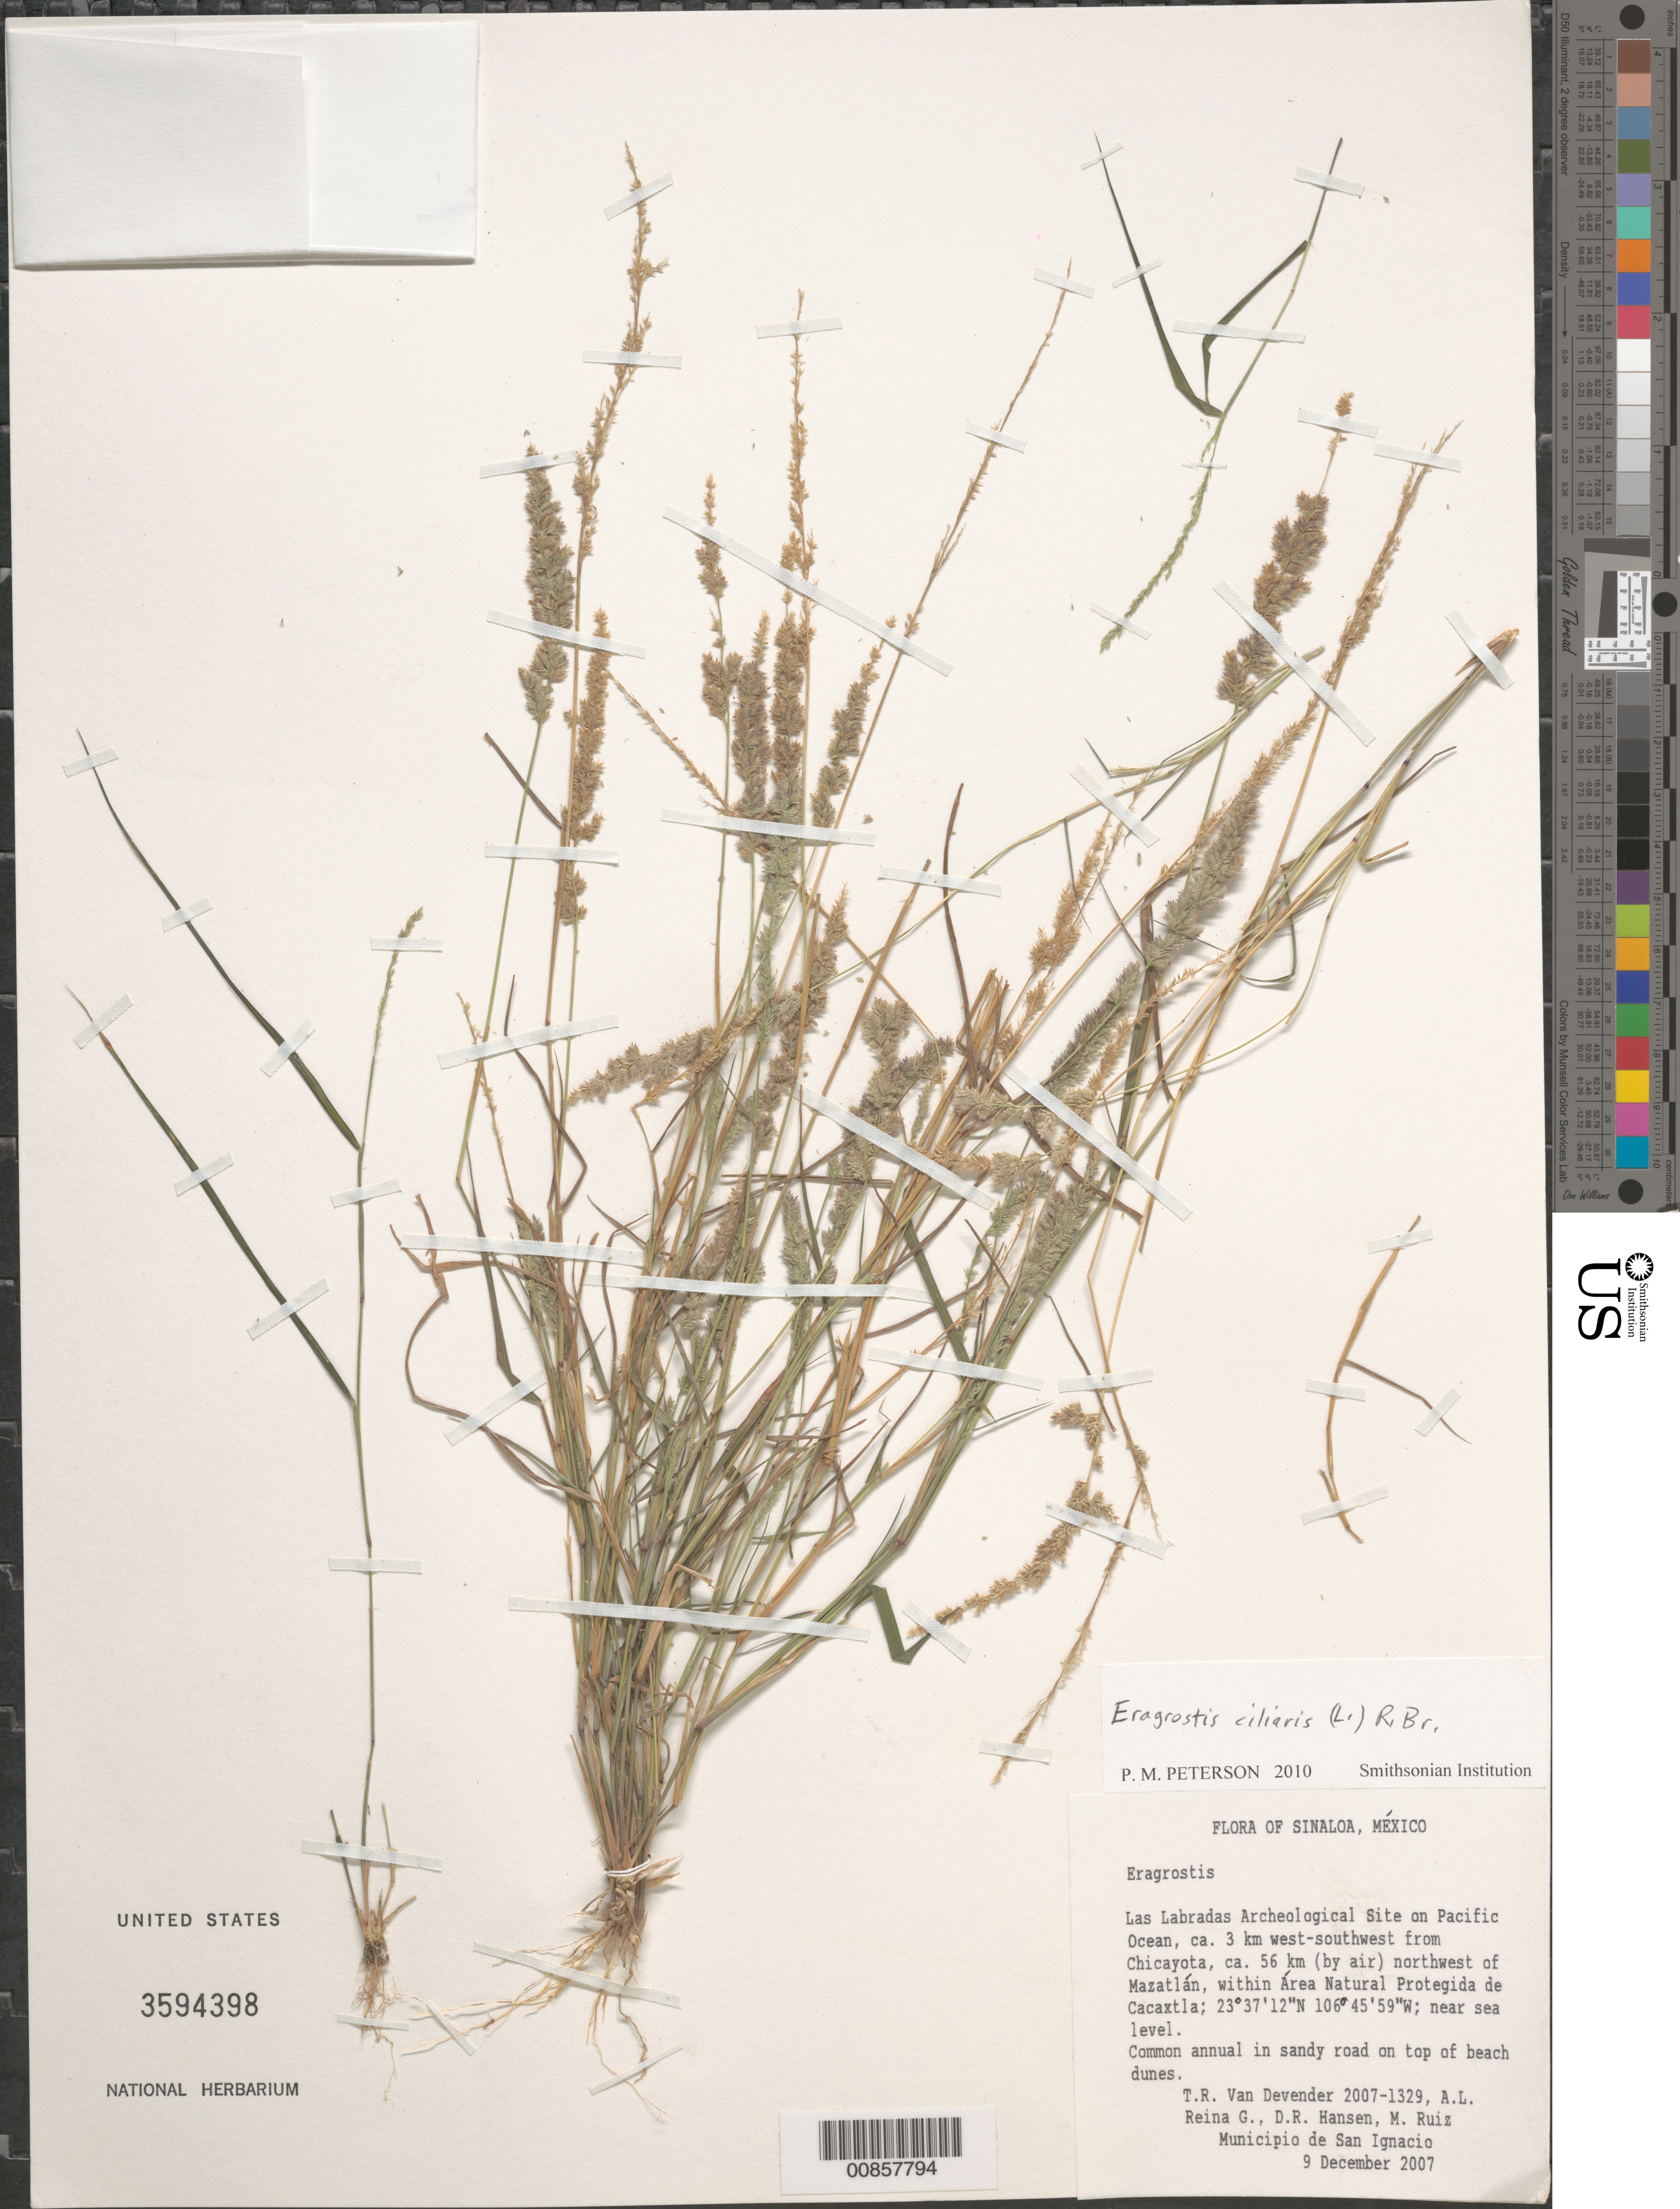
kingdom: Plantae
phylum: Tracheophyta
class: Liliopsida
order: Poales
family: Poaceae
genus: Eragrostis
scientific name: Eragrostis ciliaris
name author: (L.) R. Br.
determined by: Peterson, Paul M., (BOT), Smithsonian Institution - National Museum of Natural History (UNITED STATES)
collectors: T. R. Van Devender, A. L. Reina G., D. R. Hansen & M. Ruiz G.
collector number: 2007-1329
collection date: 2007-12-09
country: Mexico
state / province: Sinaloa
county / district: San Ignacio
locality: Las Labadas Archeological Site on Pacific Ocean, ca. 3 km WSW from Chicayota, ca. 56 km (by air) NW of Mazatlán, within Area Natural Protegida de Cacaxtla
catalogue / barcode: US 3594398